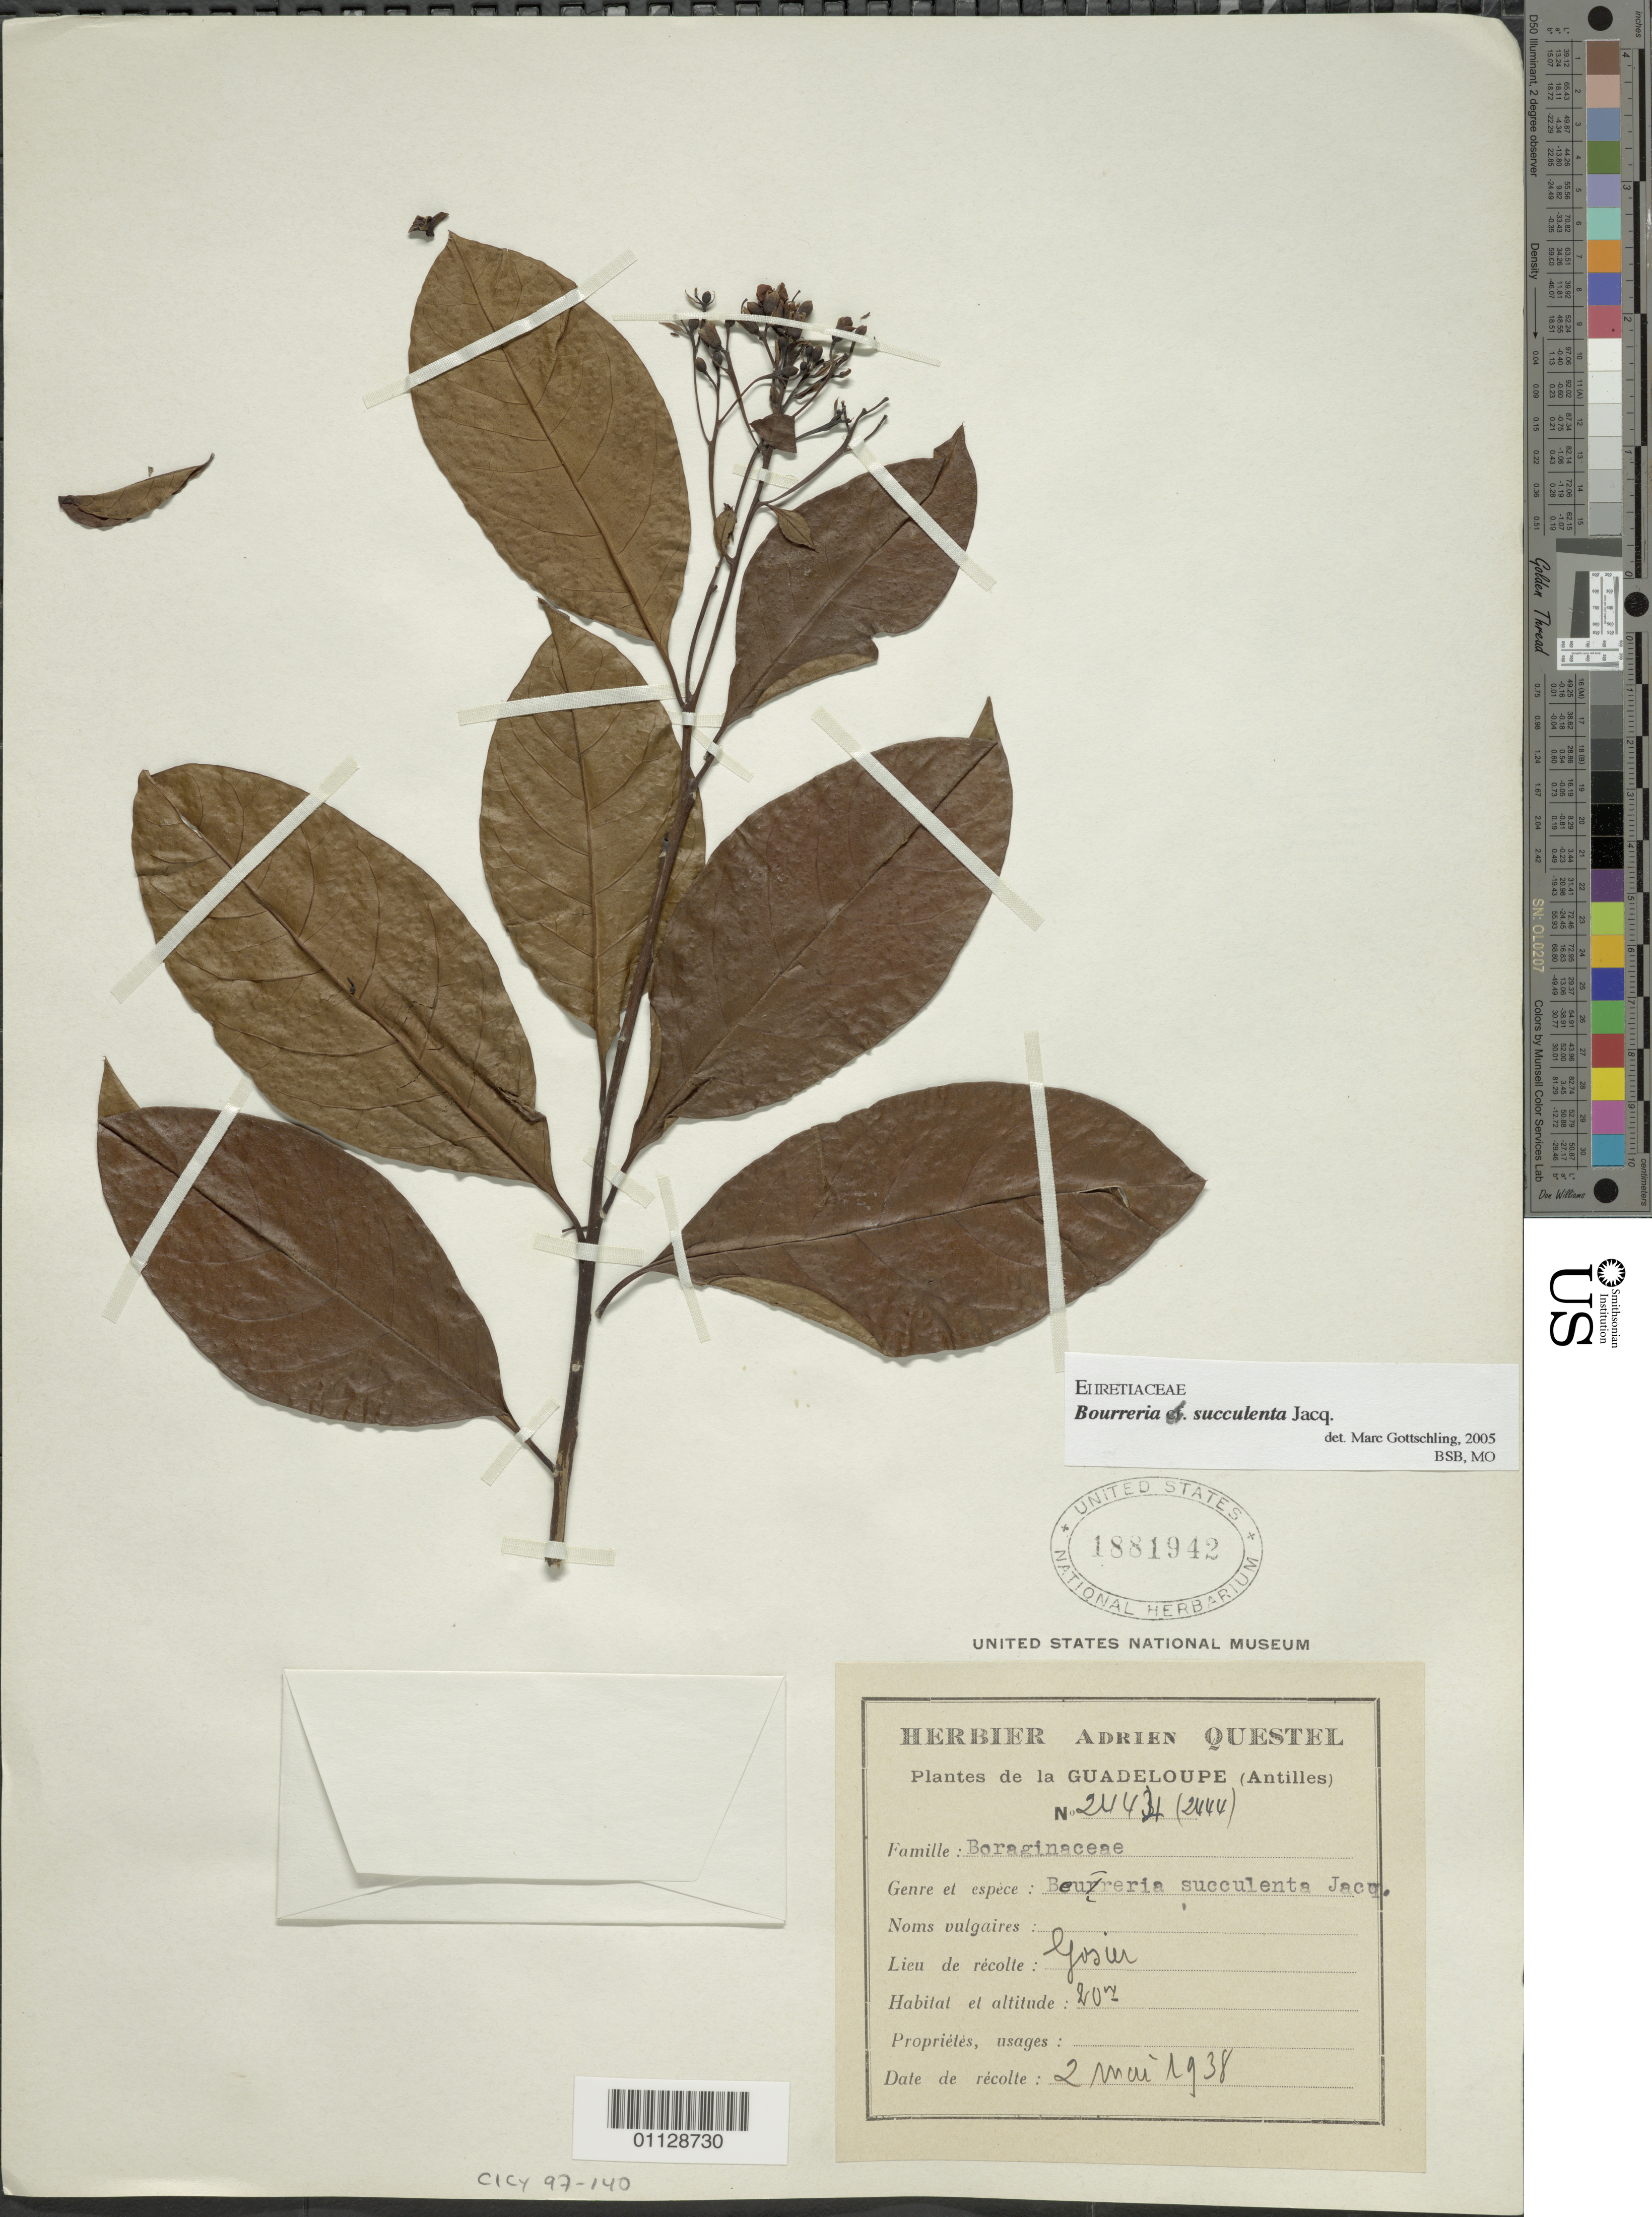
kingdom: Plantae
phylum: Tracheophyta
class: Magnoliopsida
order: Boraginales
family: Ehretiaceae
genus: Bourreria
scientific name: Bourreria succulenta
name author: Jacq.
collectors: A. Questel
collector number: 2444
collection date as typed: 02 May 1938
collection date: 1938-05-02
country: Guadeloupe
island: Grande Terre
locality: Gosier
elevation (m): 20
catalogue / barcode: US 1881942